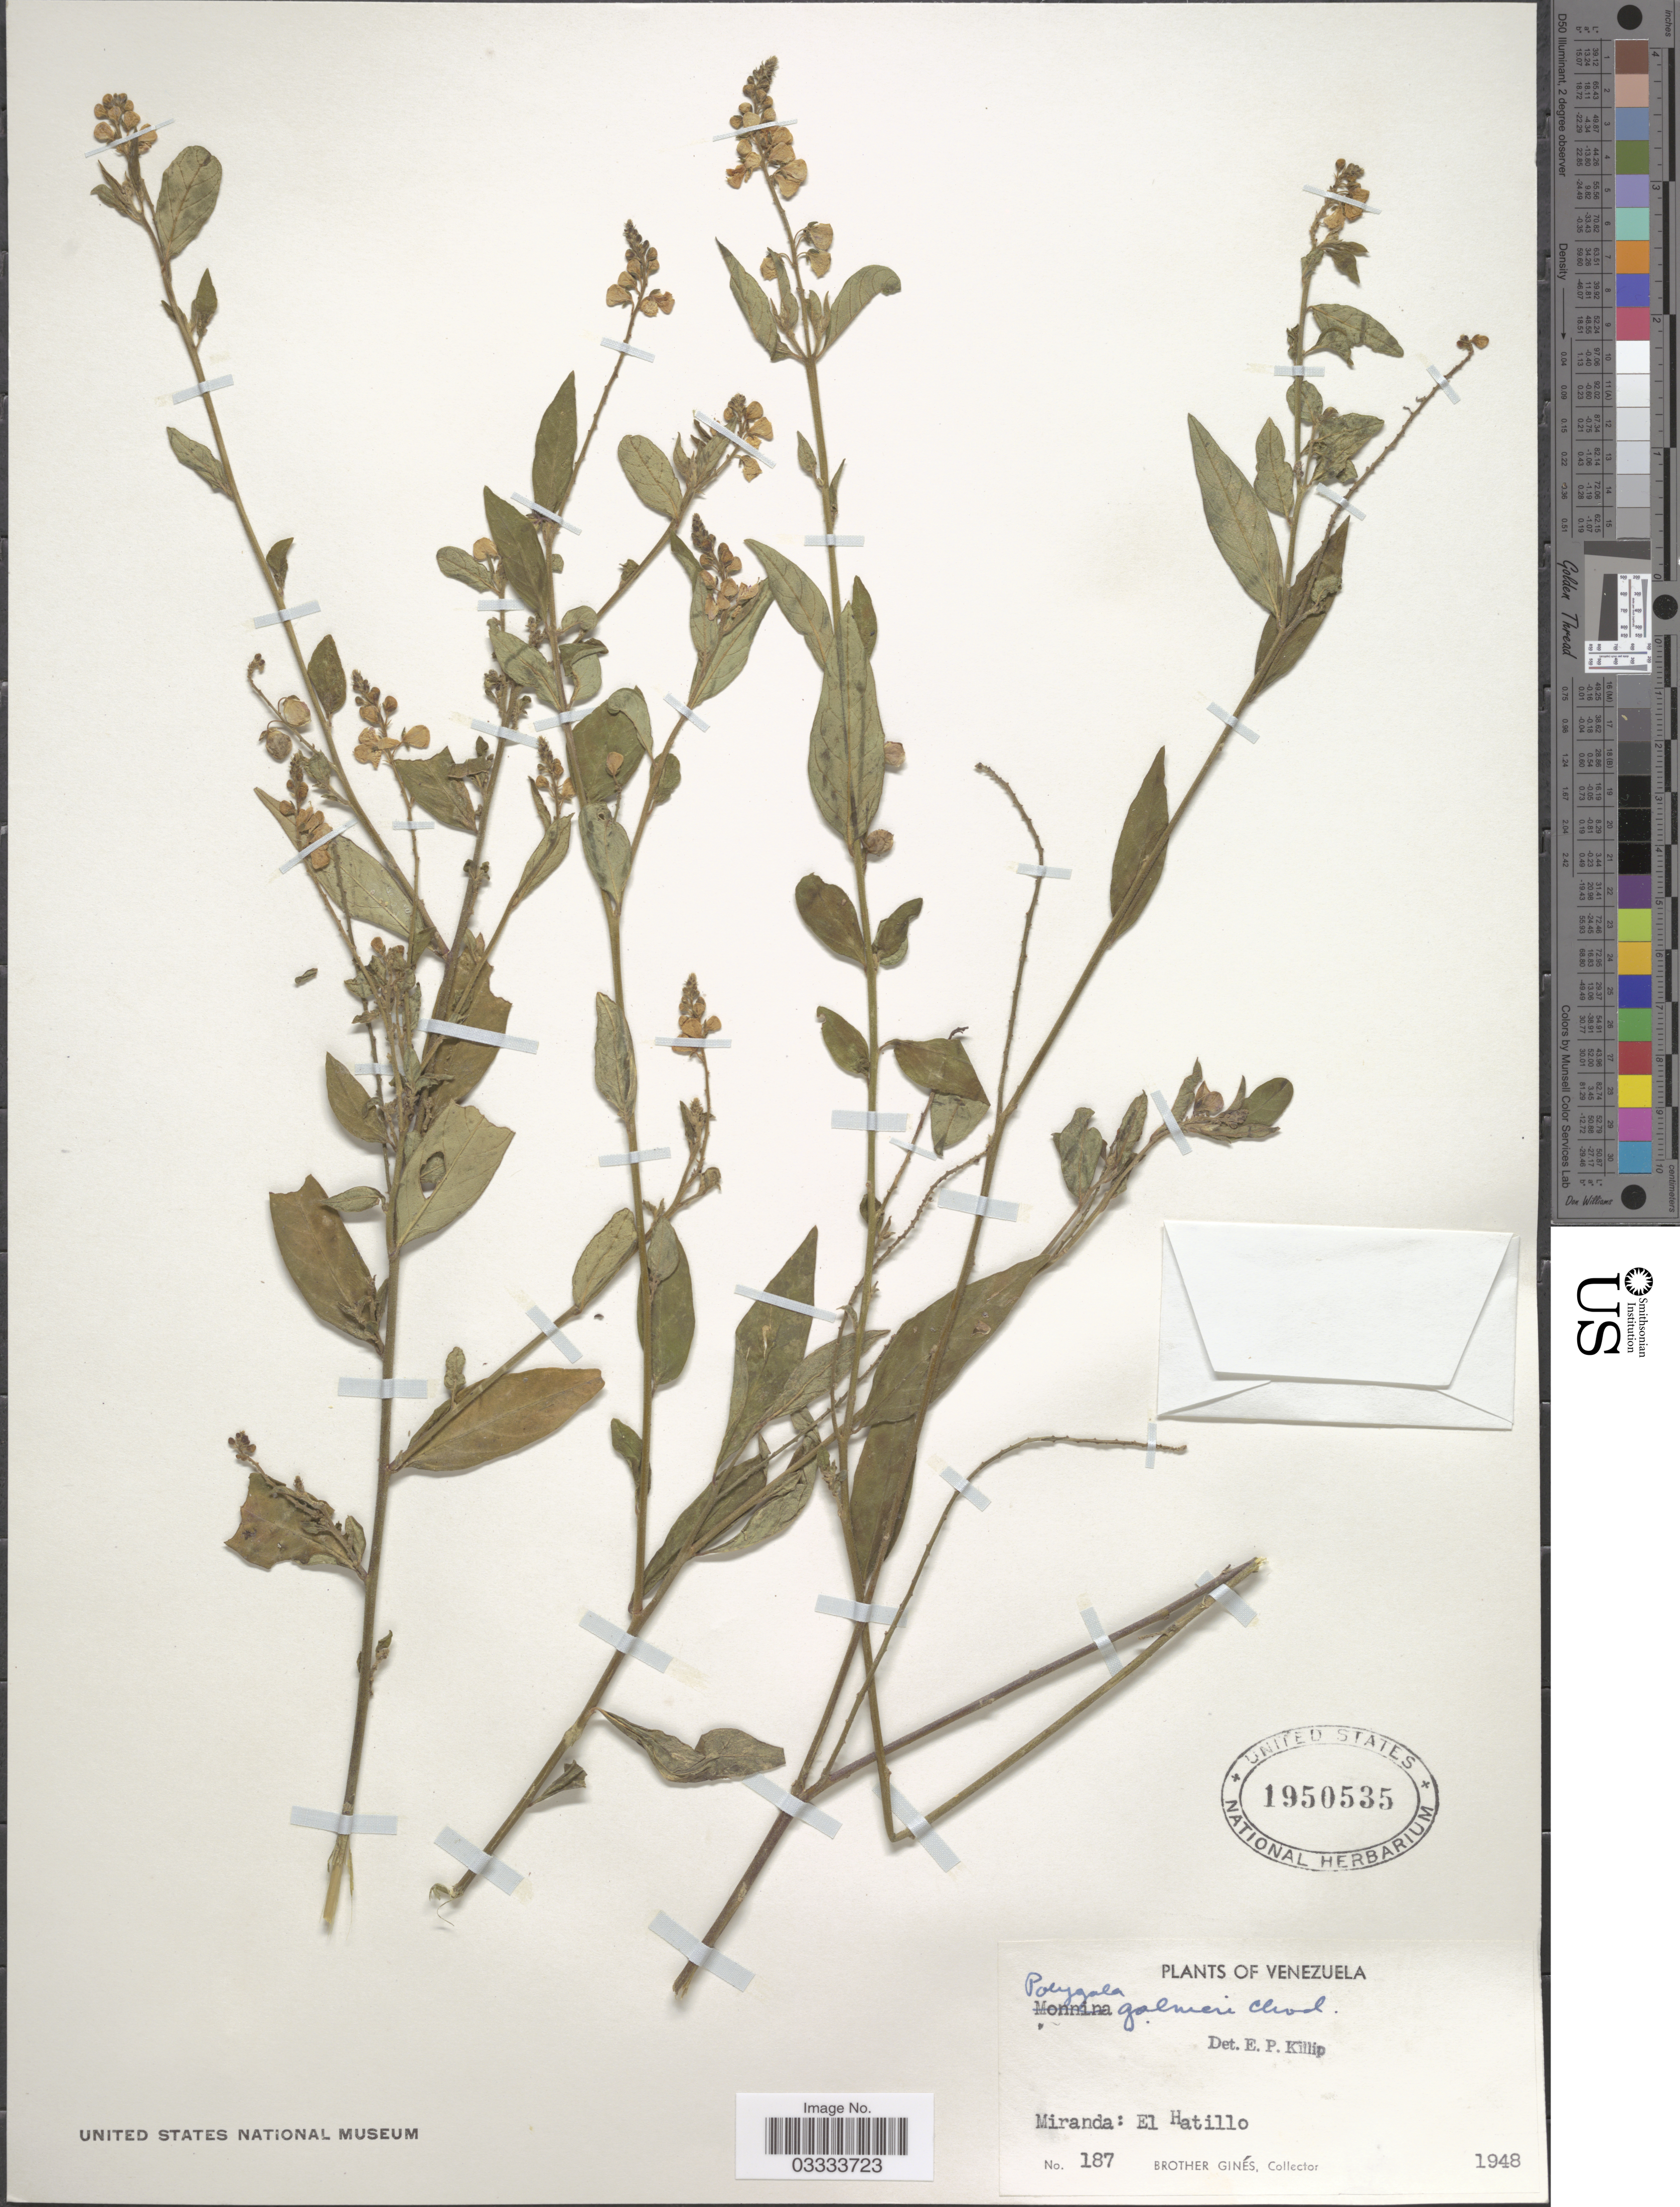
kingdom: Plantae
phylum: Tracheophyta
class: Magnoliopsida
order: Fabales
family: Polygalaceae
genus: Asemeia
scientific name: Asemeia galmeri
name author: (Chodat) J.F.B. Pastore & J.R. Abbott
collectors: Bro. Gines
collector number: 187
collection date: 1948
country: Venezuela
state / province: Miranda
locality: El Hatillo.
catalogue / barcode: US 1950535